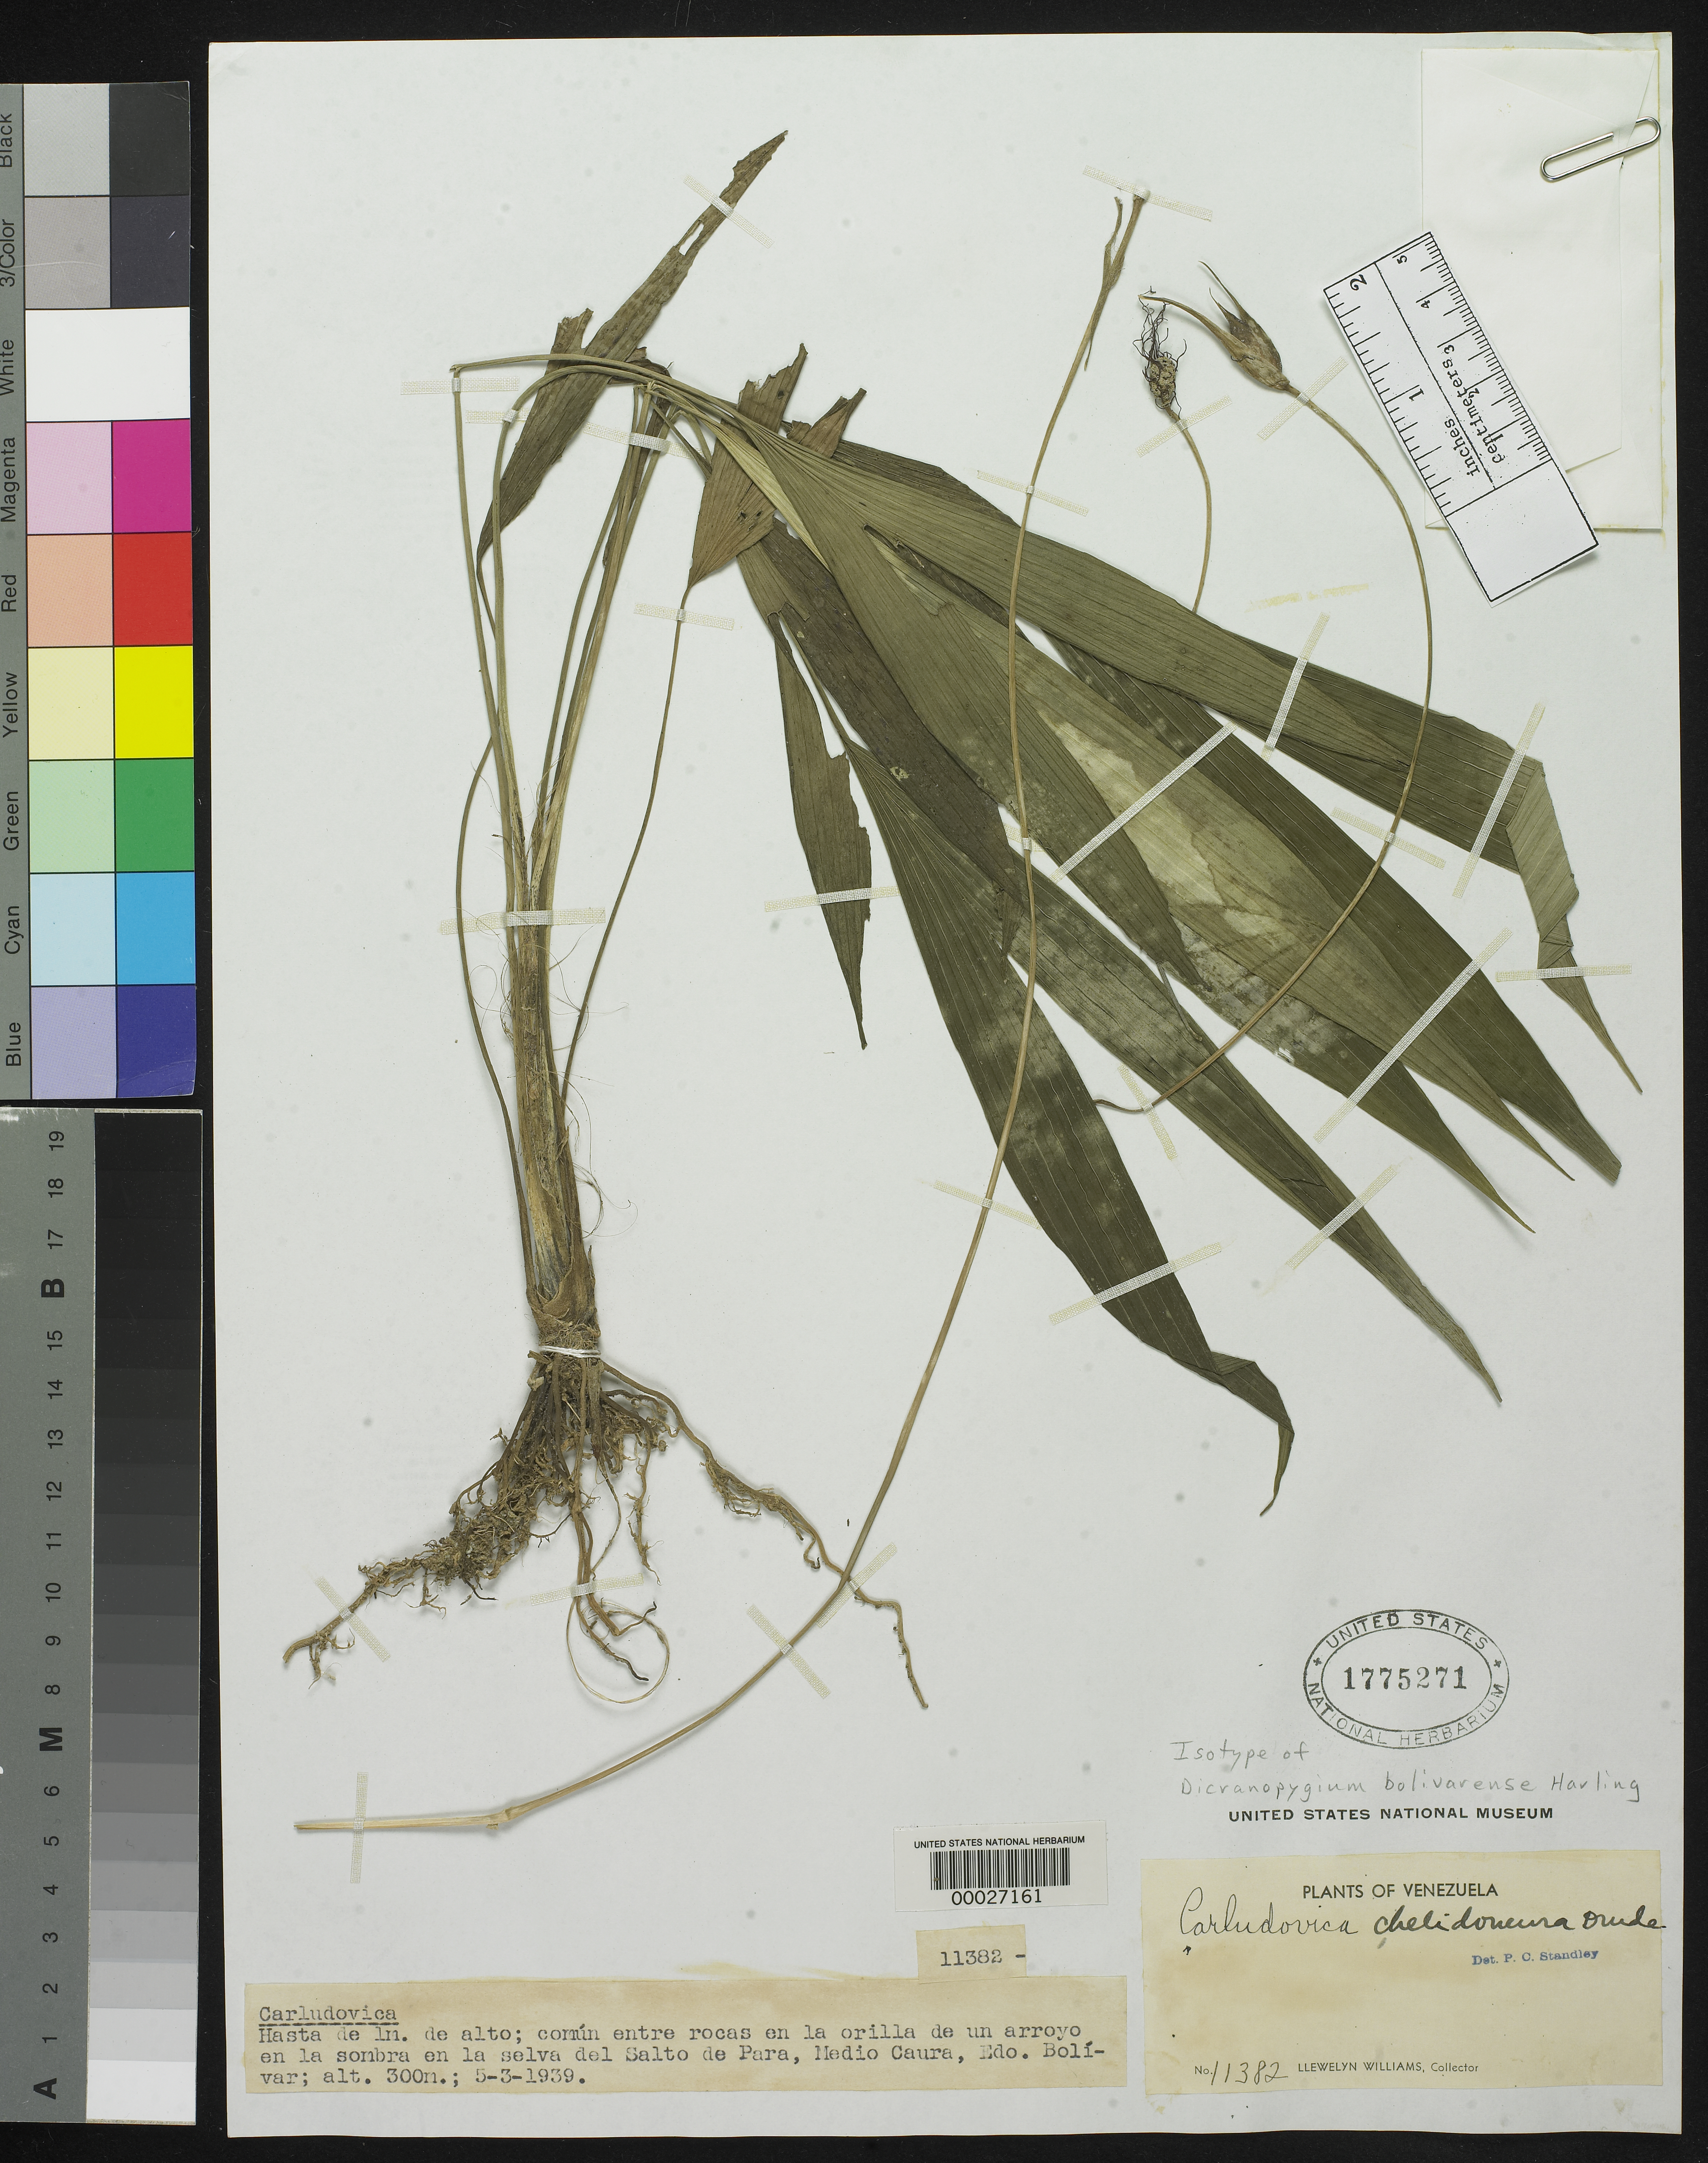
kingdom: Plantae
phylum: Tracheophyta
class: Liliopsida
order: Pandanales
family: Cyclanthaceae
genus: Dicranopygium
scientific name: Dicranopygium bolivarense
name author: Harling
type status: Isotype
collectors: Ll. Williams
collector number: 11382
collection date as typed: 03 May 1939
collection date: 1939-05-03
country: Venezuela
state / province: Bolivar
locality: Rio Caura, middle course, Saltode para.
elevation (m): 250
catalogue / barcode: US 1175271